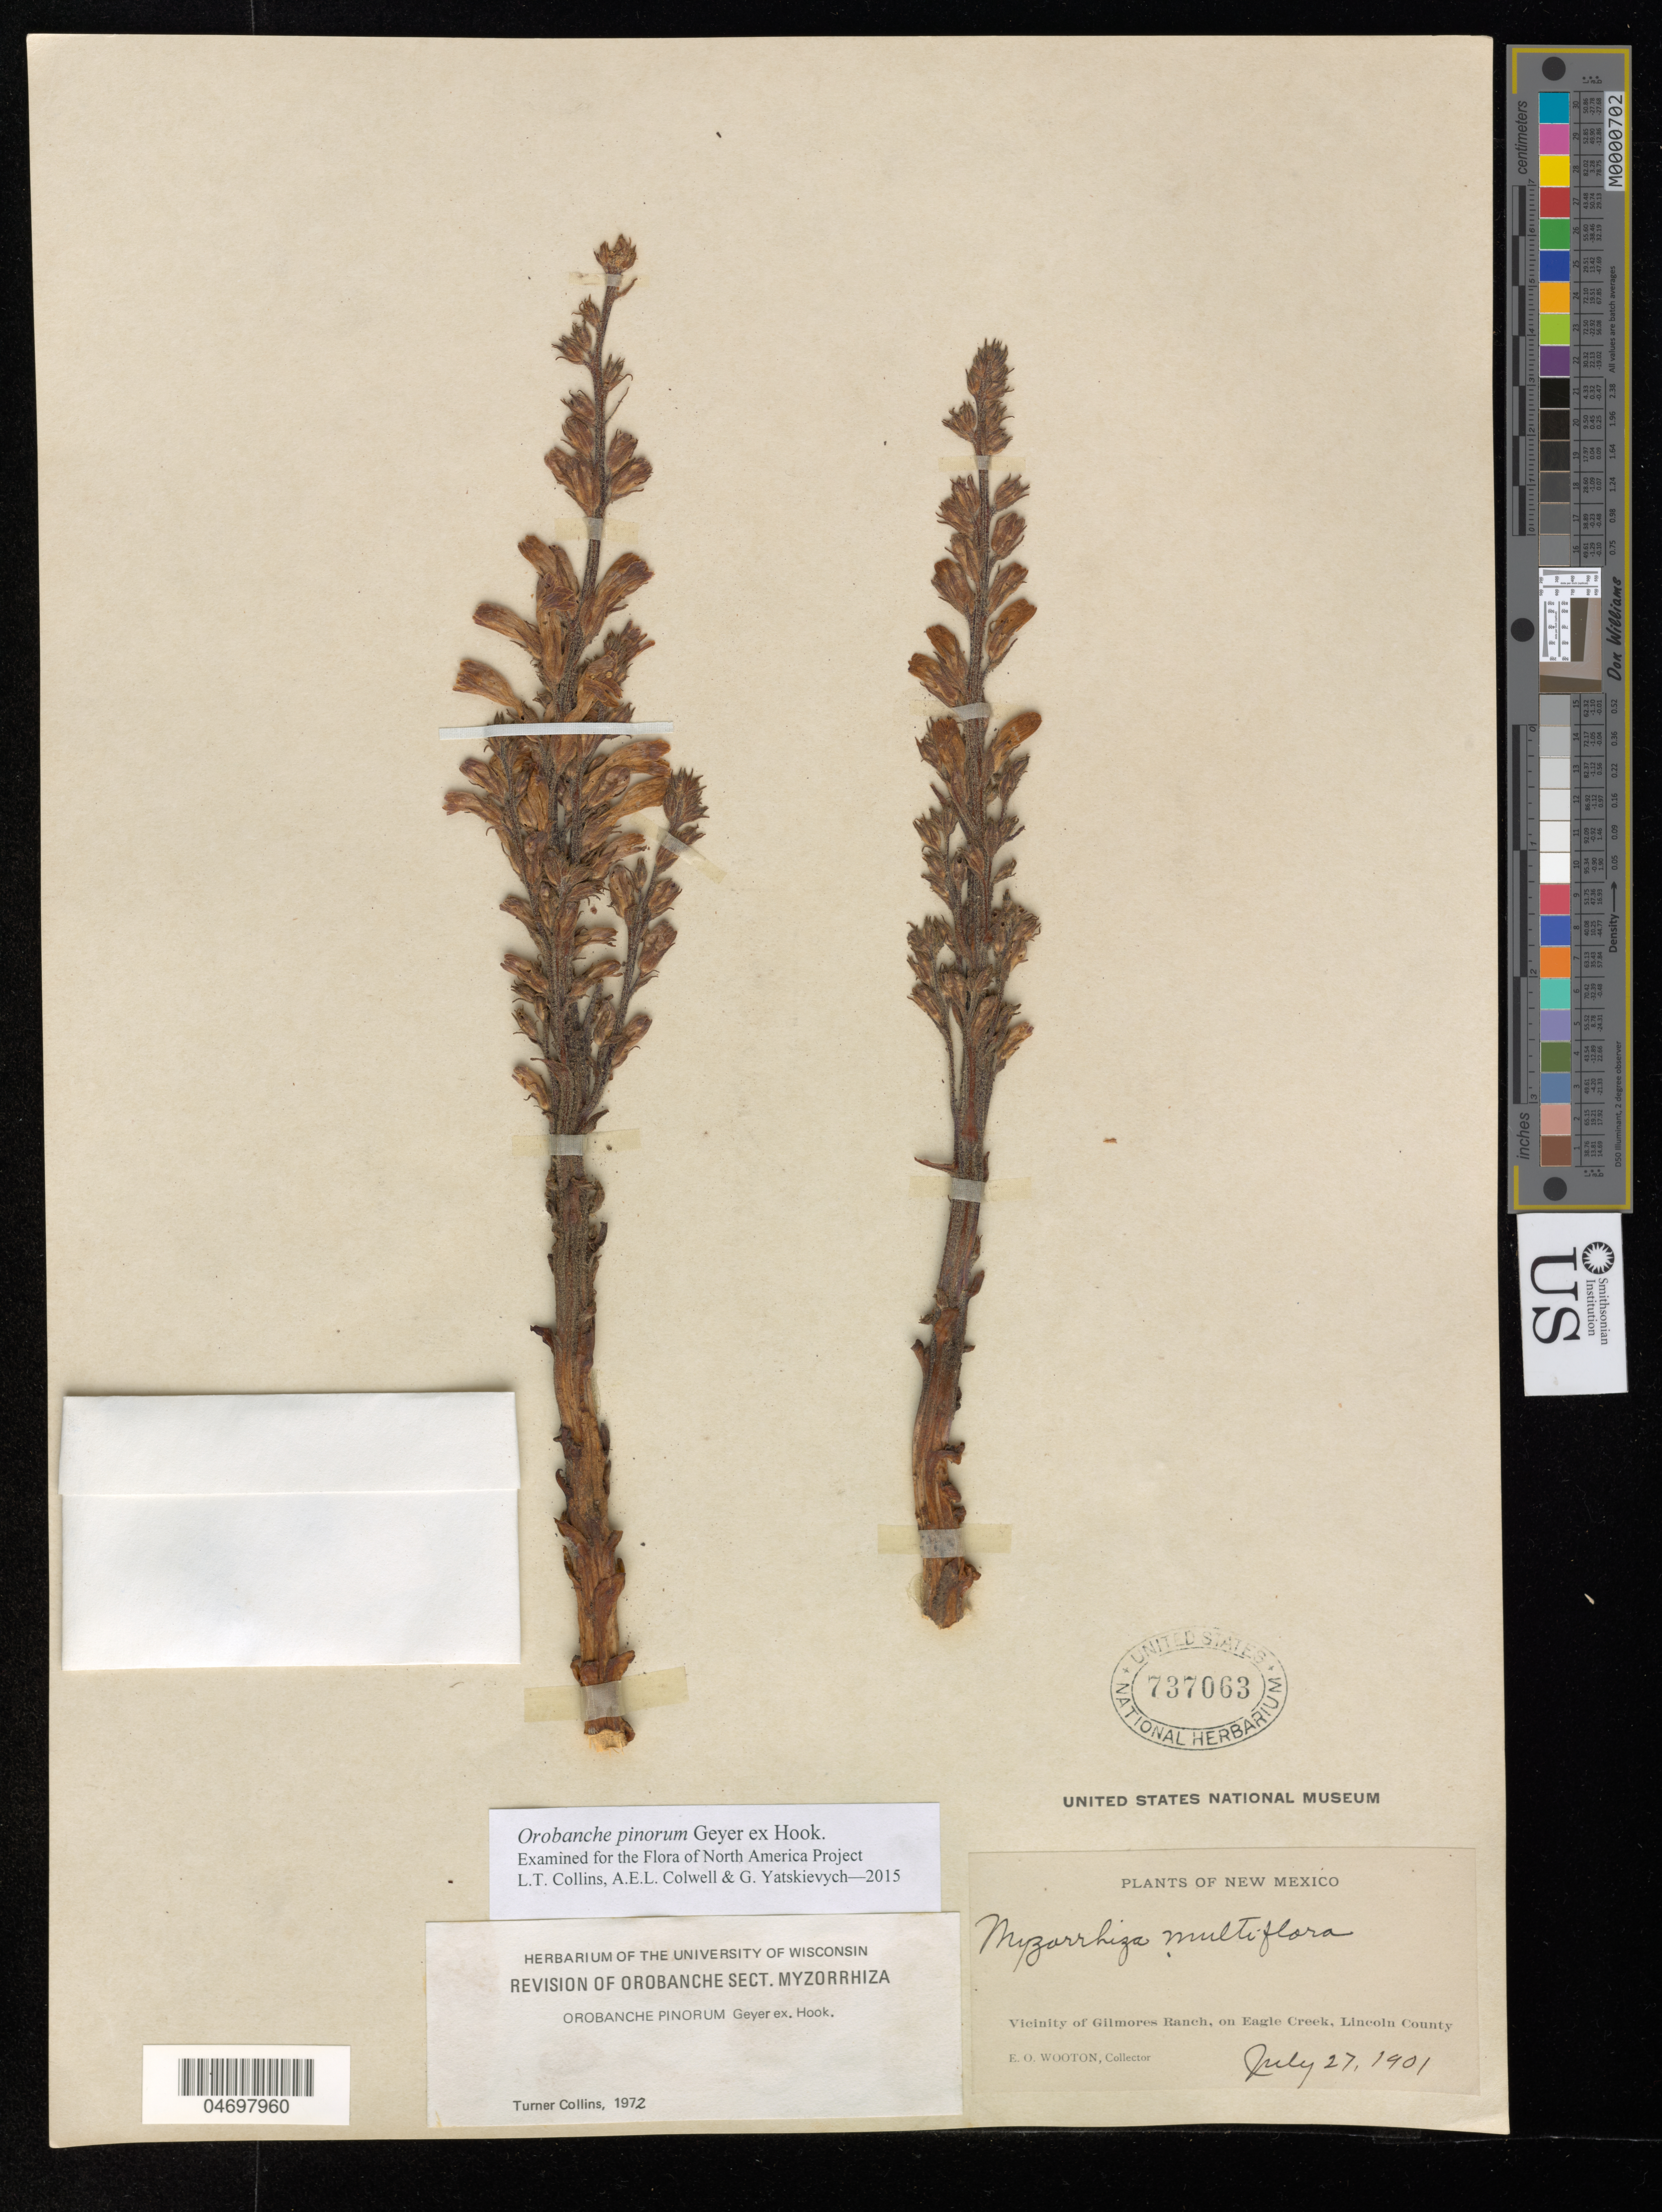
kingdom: Plantae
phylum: Tracheophyta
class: Magnoliopsida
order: Lamiales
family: Orobanchaceae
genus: Orobanche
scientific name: Orobanche pinorum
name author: Geyer ex Hook.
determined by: Collins, L. T.; Colwell, A. E.; Yatskievych, G. A.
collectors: E. O. Wooton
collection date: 1901-07-27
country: United States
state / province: New Mexico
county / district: Lincoln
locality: Vicinity of Gilmores Ranch, on Eagle Creek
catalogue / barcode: US 737063